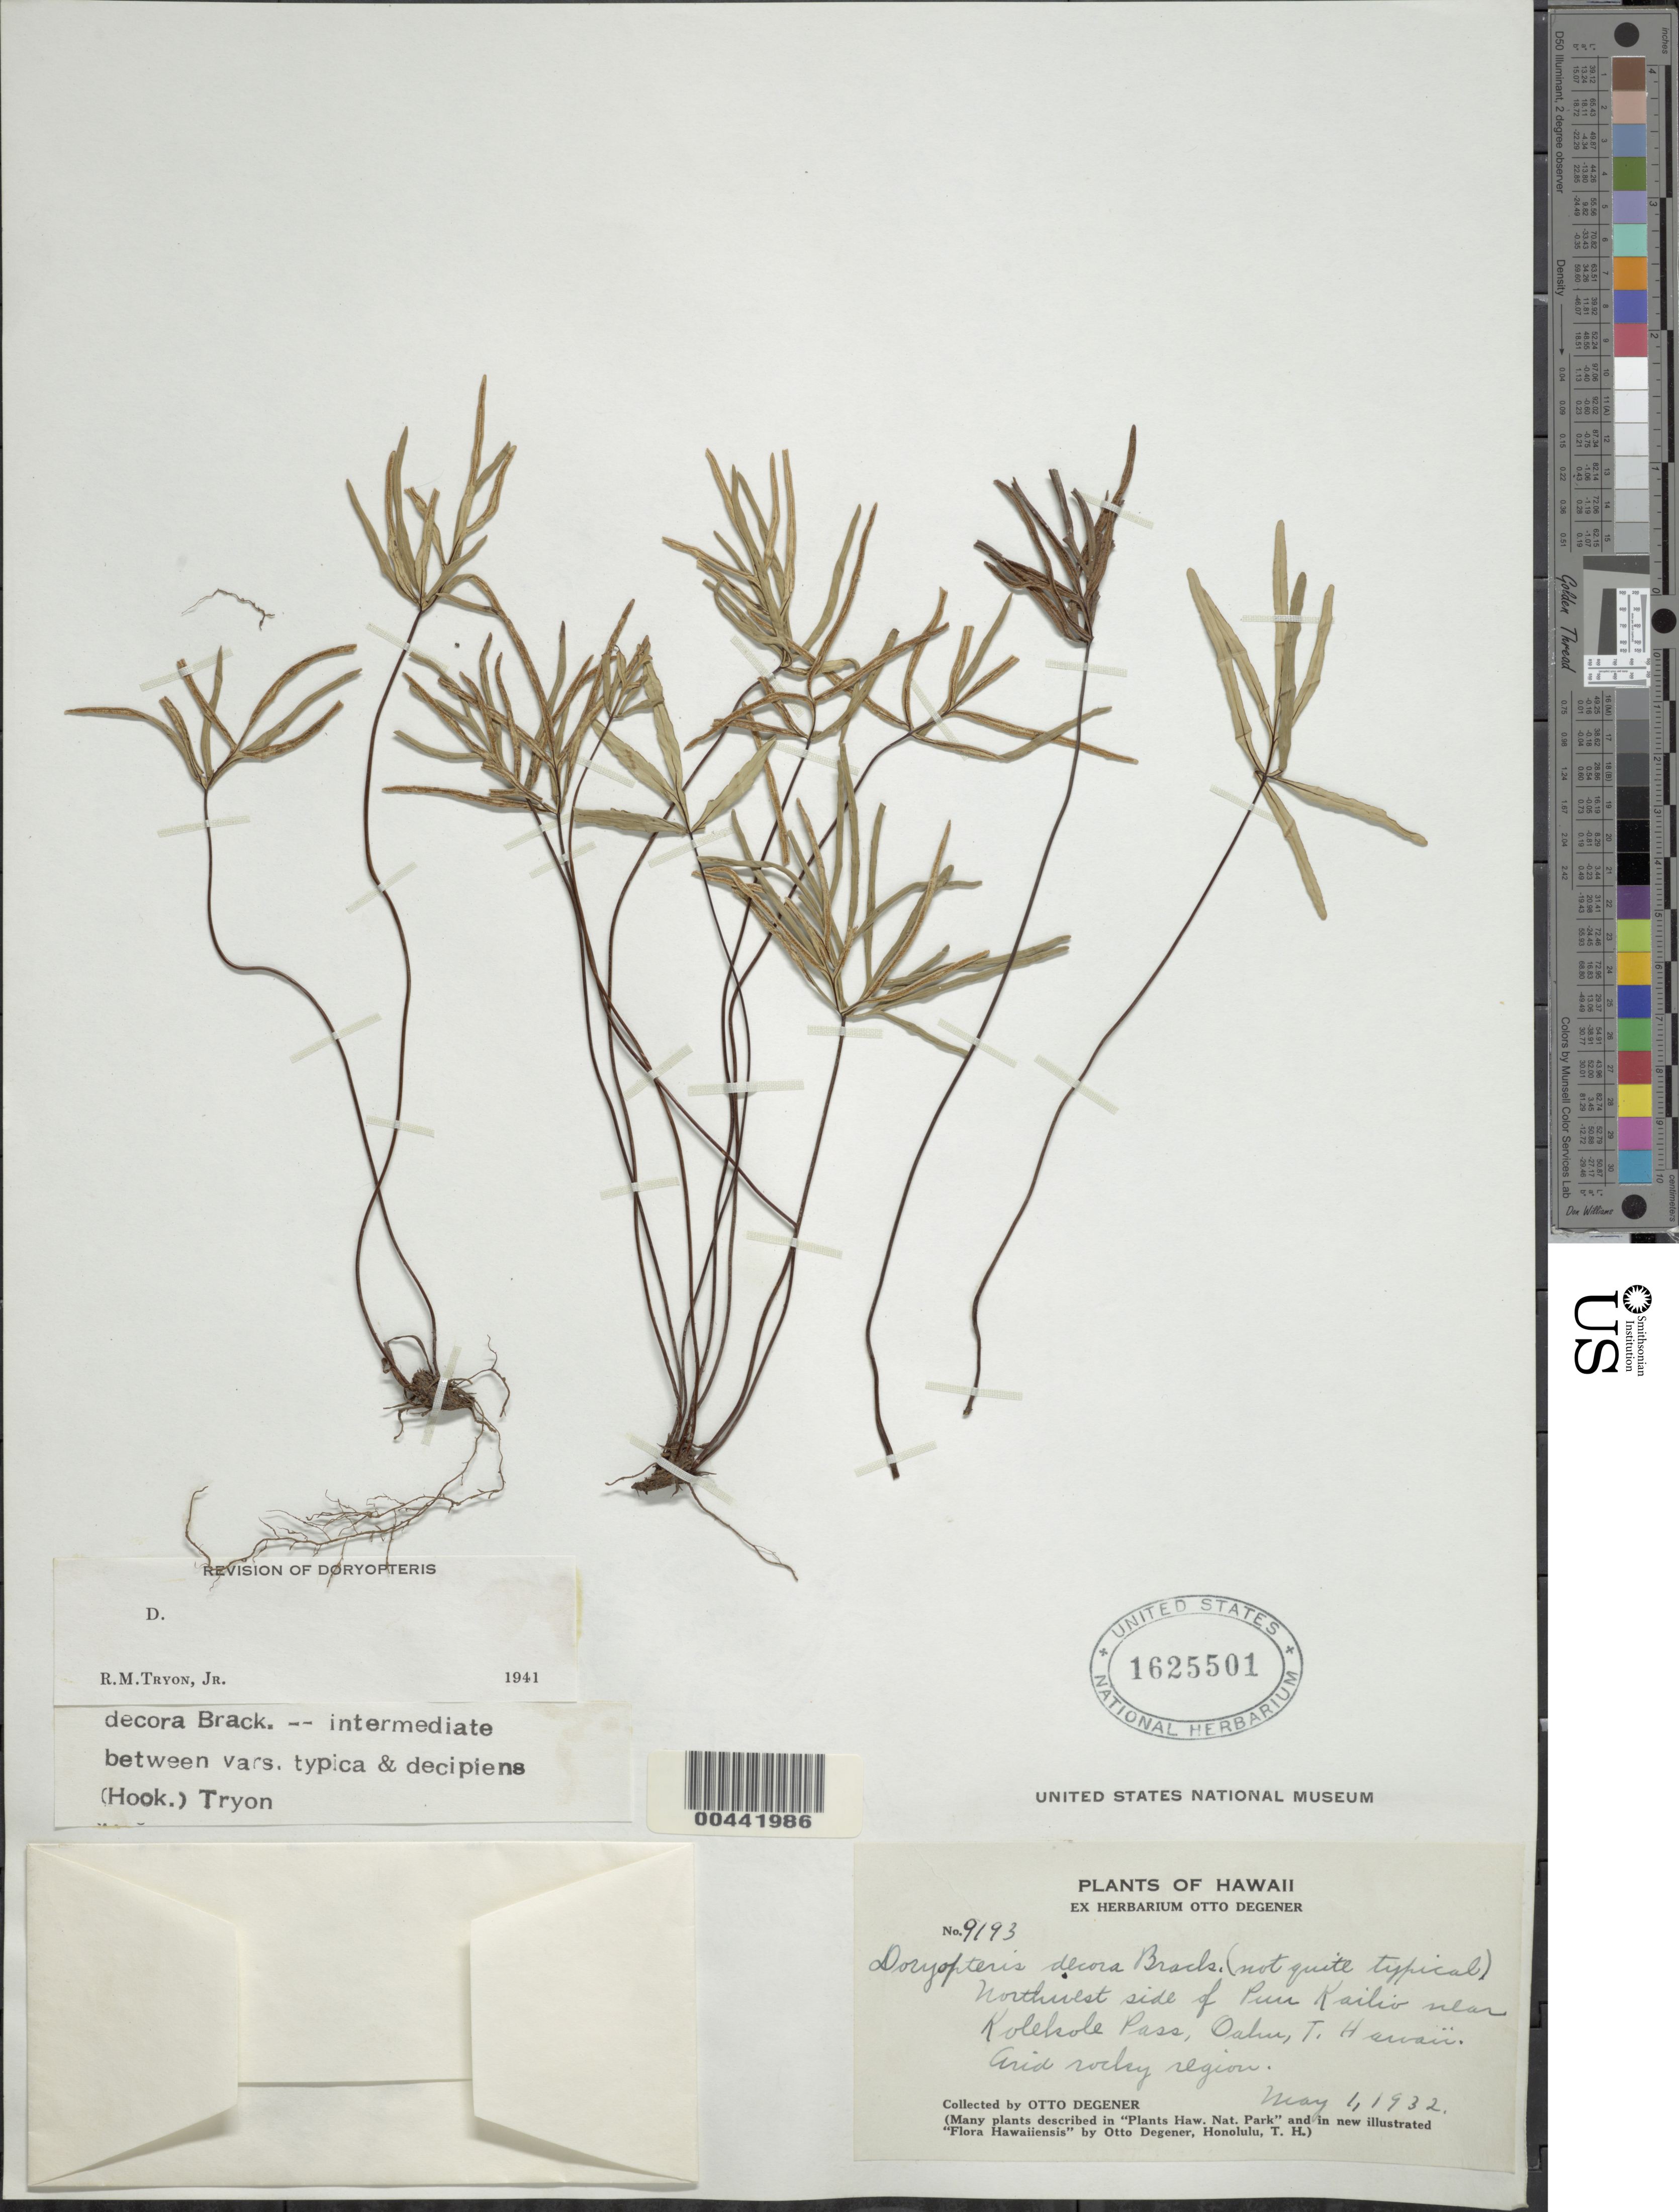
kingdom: Plantae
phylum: Tracheophyta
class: Polypodiopsida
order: Polypodiales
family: Pteridaceae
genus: Doryopteris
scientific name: Doryopteris decora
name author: Brack.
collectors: O. Degener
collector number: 9193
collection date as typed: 1 May 1932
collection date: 1932-05-01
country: United States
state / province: Hawaii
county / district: Honolulu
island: Oahu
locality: NW side of Puu Kailio near Kolekole Pass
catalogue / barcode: US 1625501